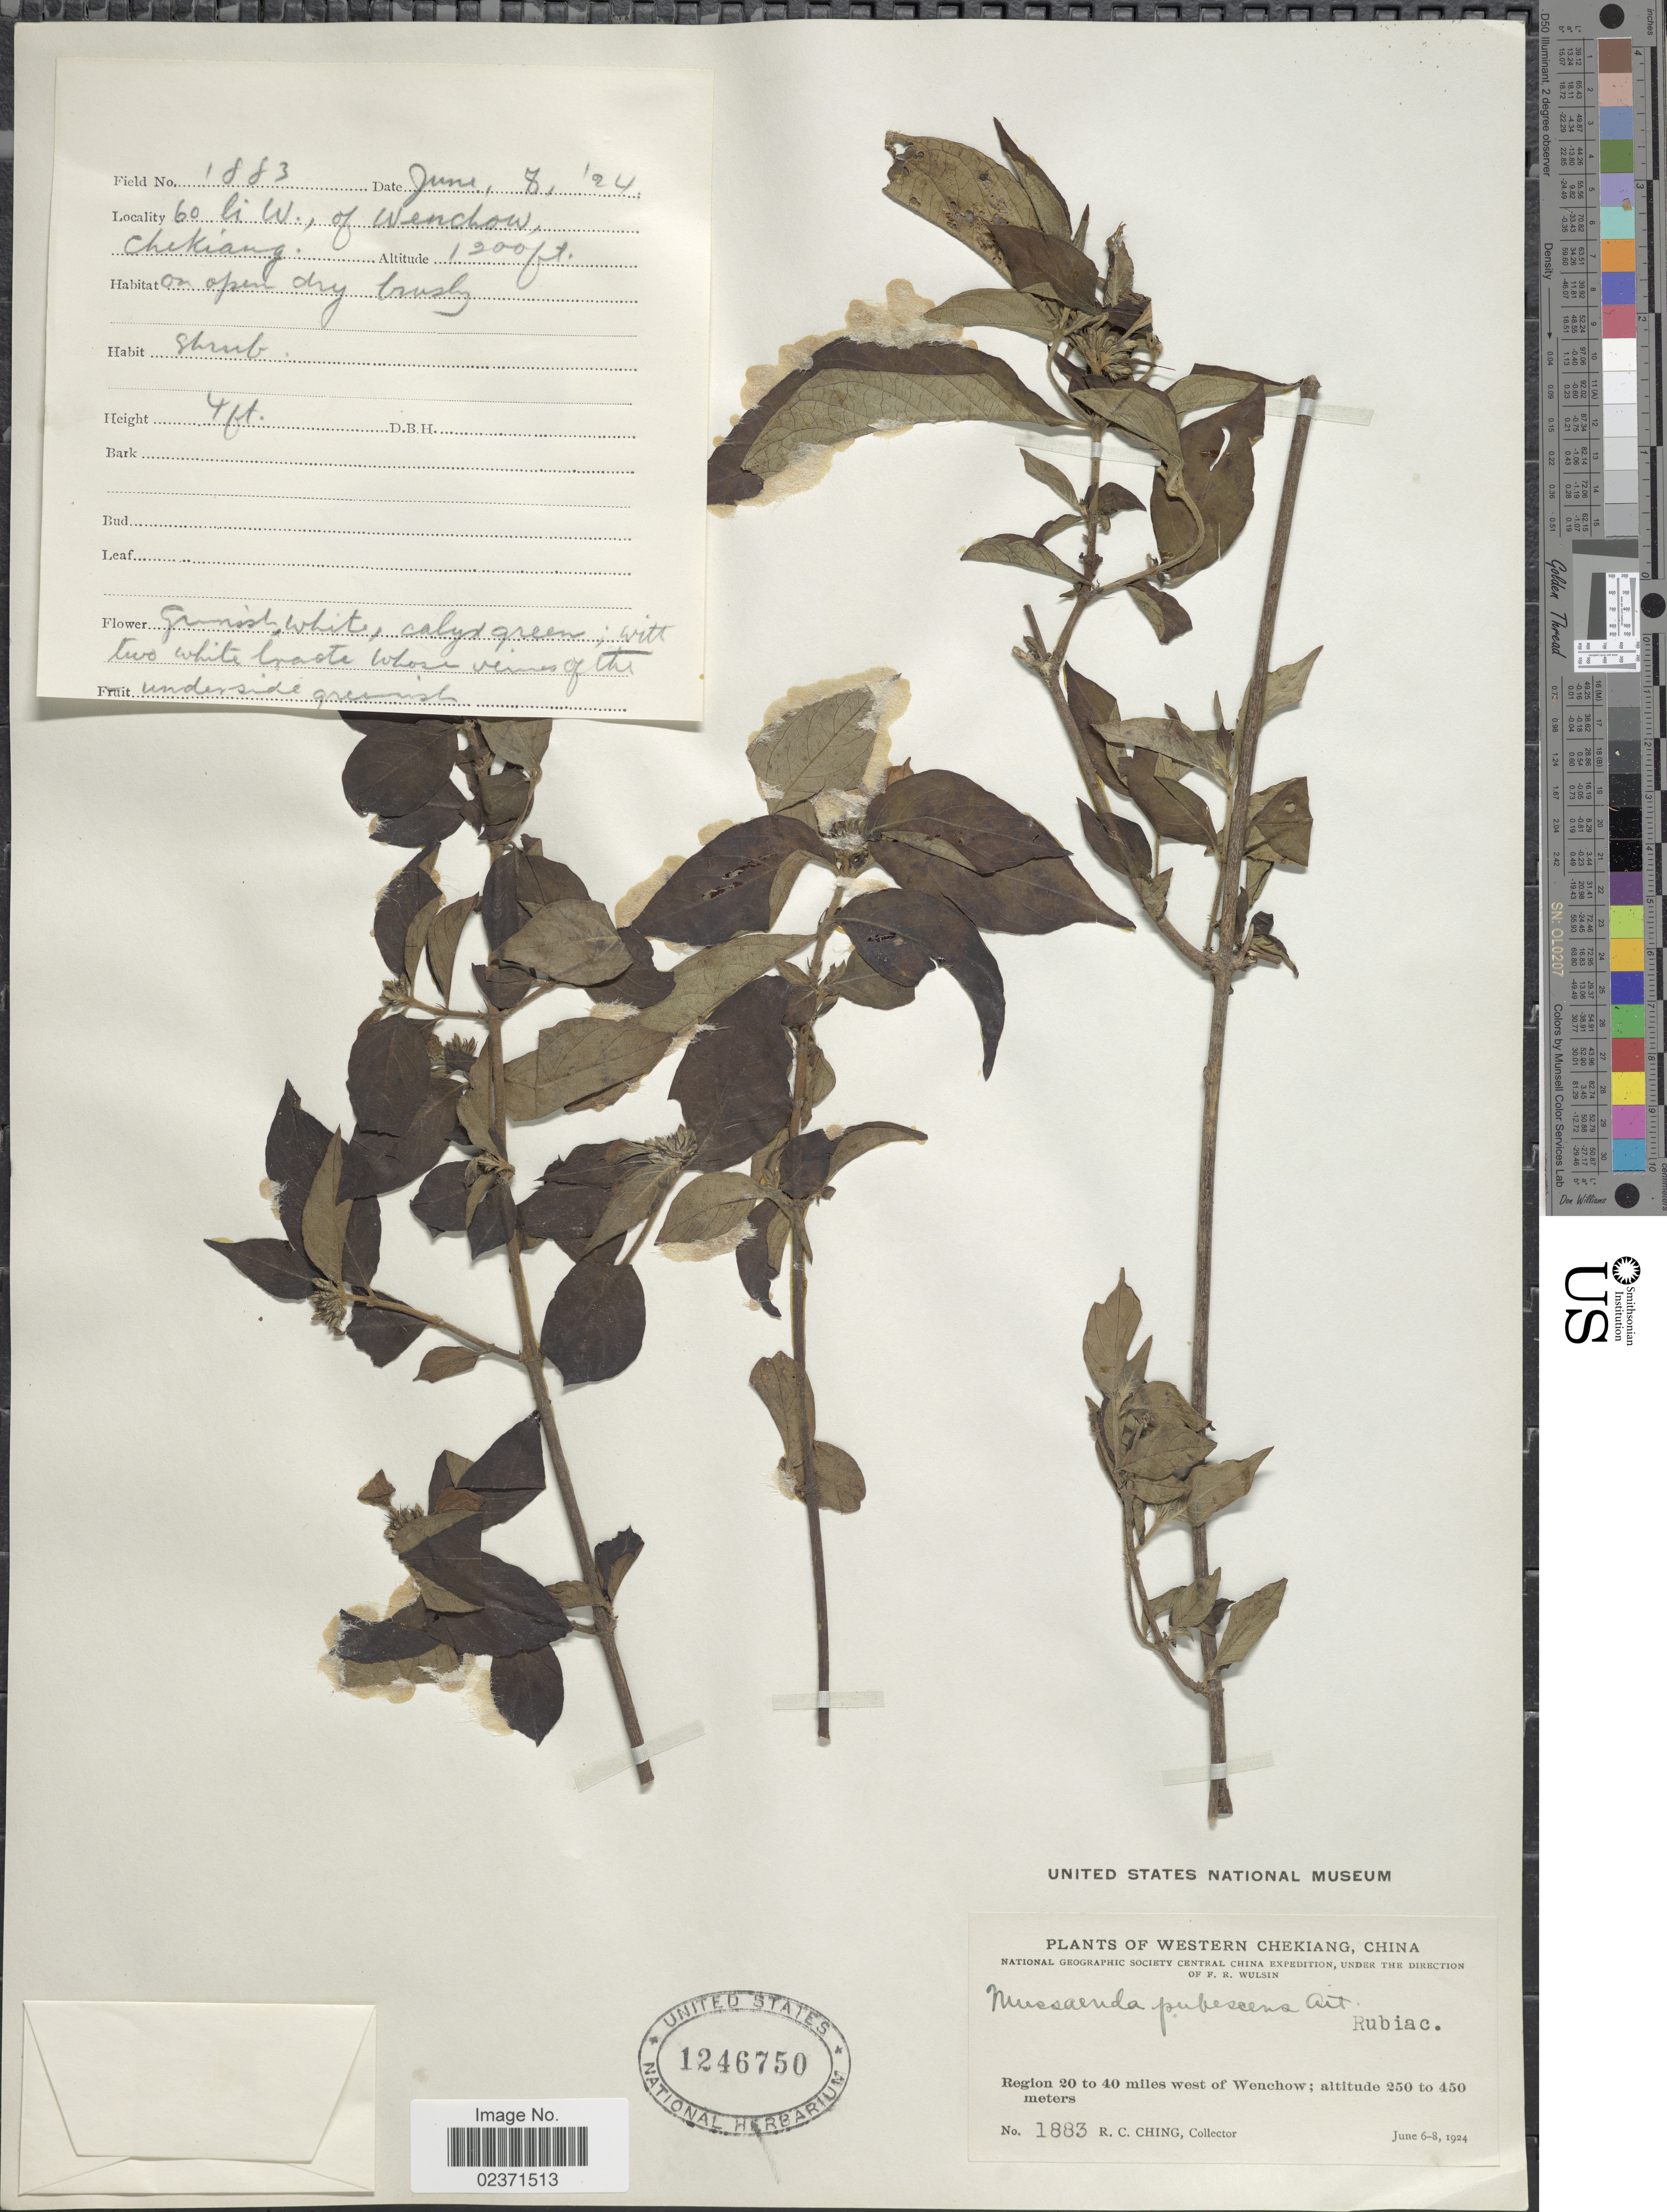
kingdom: Plantae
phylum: Tracheophyta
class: Magnoliopsida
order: Gentianales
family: Rubiaceae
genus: Mussaenda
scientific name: Mussaenda pubescens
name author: W.T. Aiton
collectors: R. C. Ching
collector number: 1883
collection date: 1924-06-08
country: China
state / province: Zhejiang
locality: Western Chekiang. Region 60 miles west of Wenchow. Central China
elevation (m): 366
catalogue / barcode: US 1246750